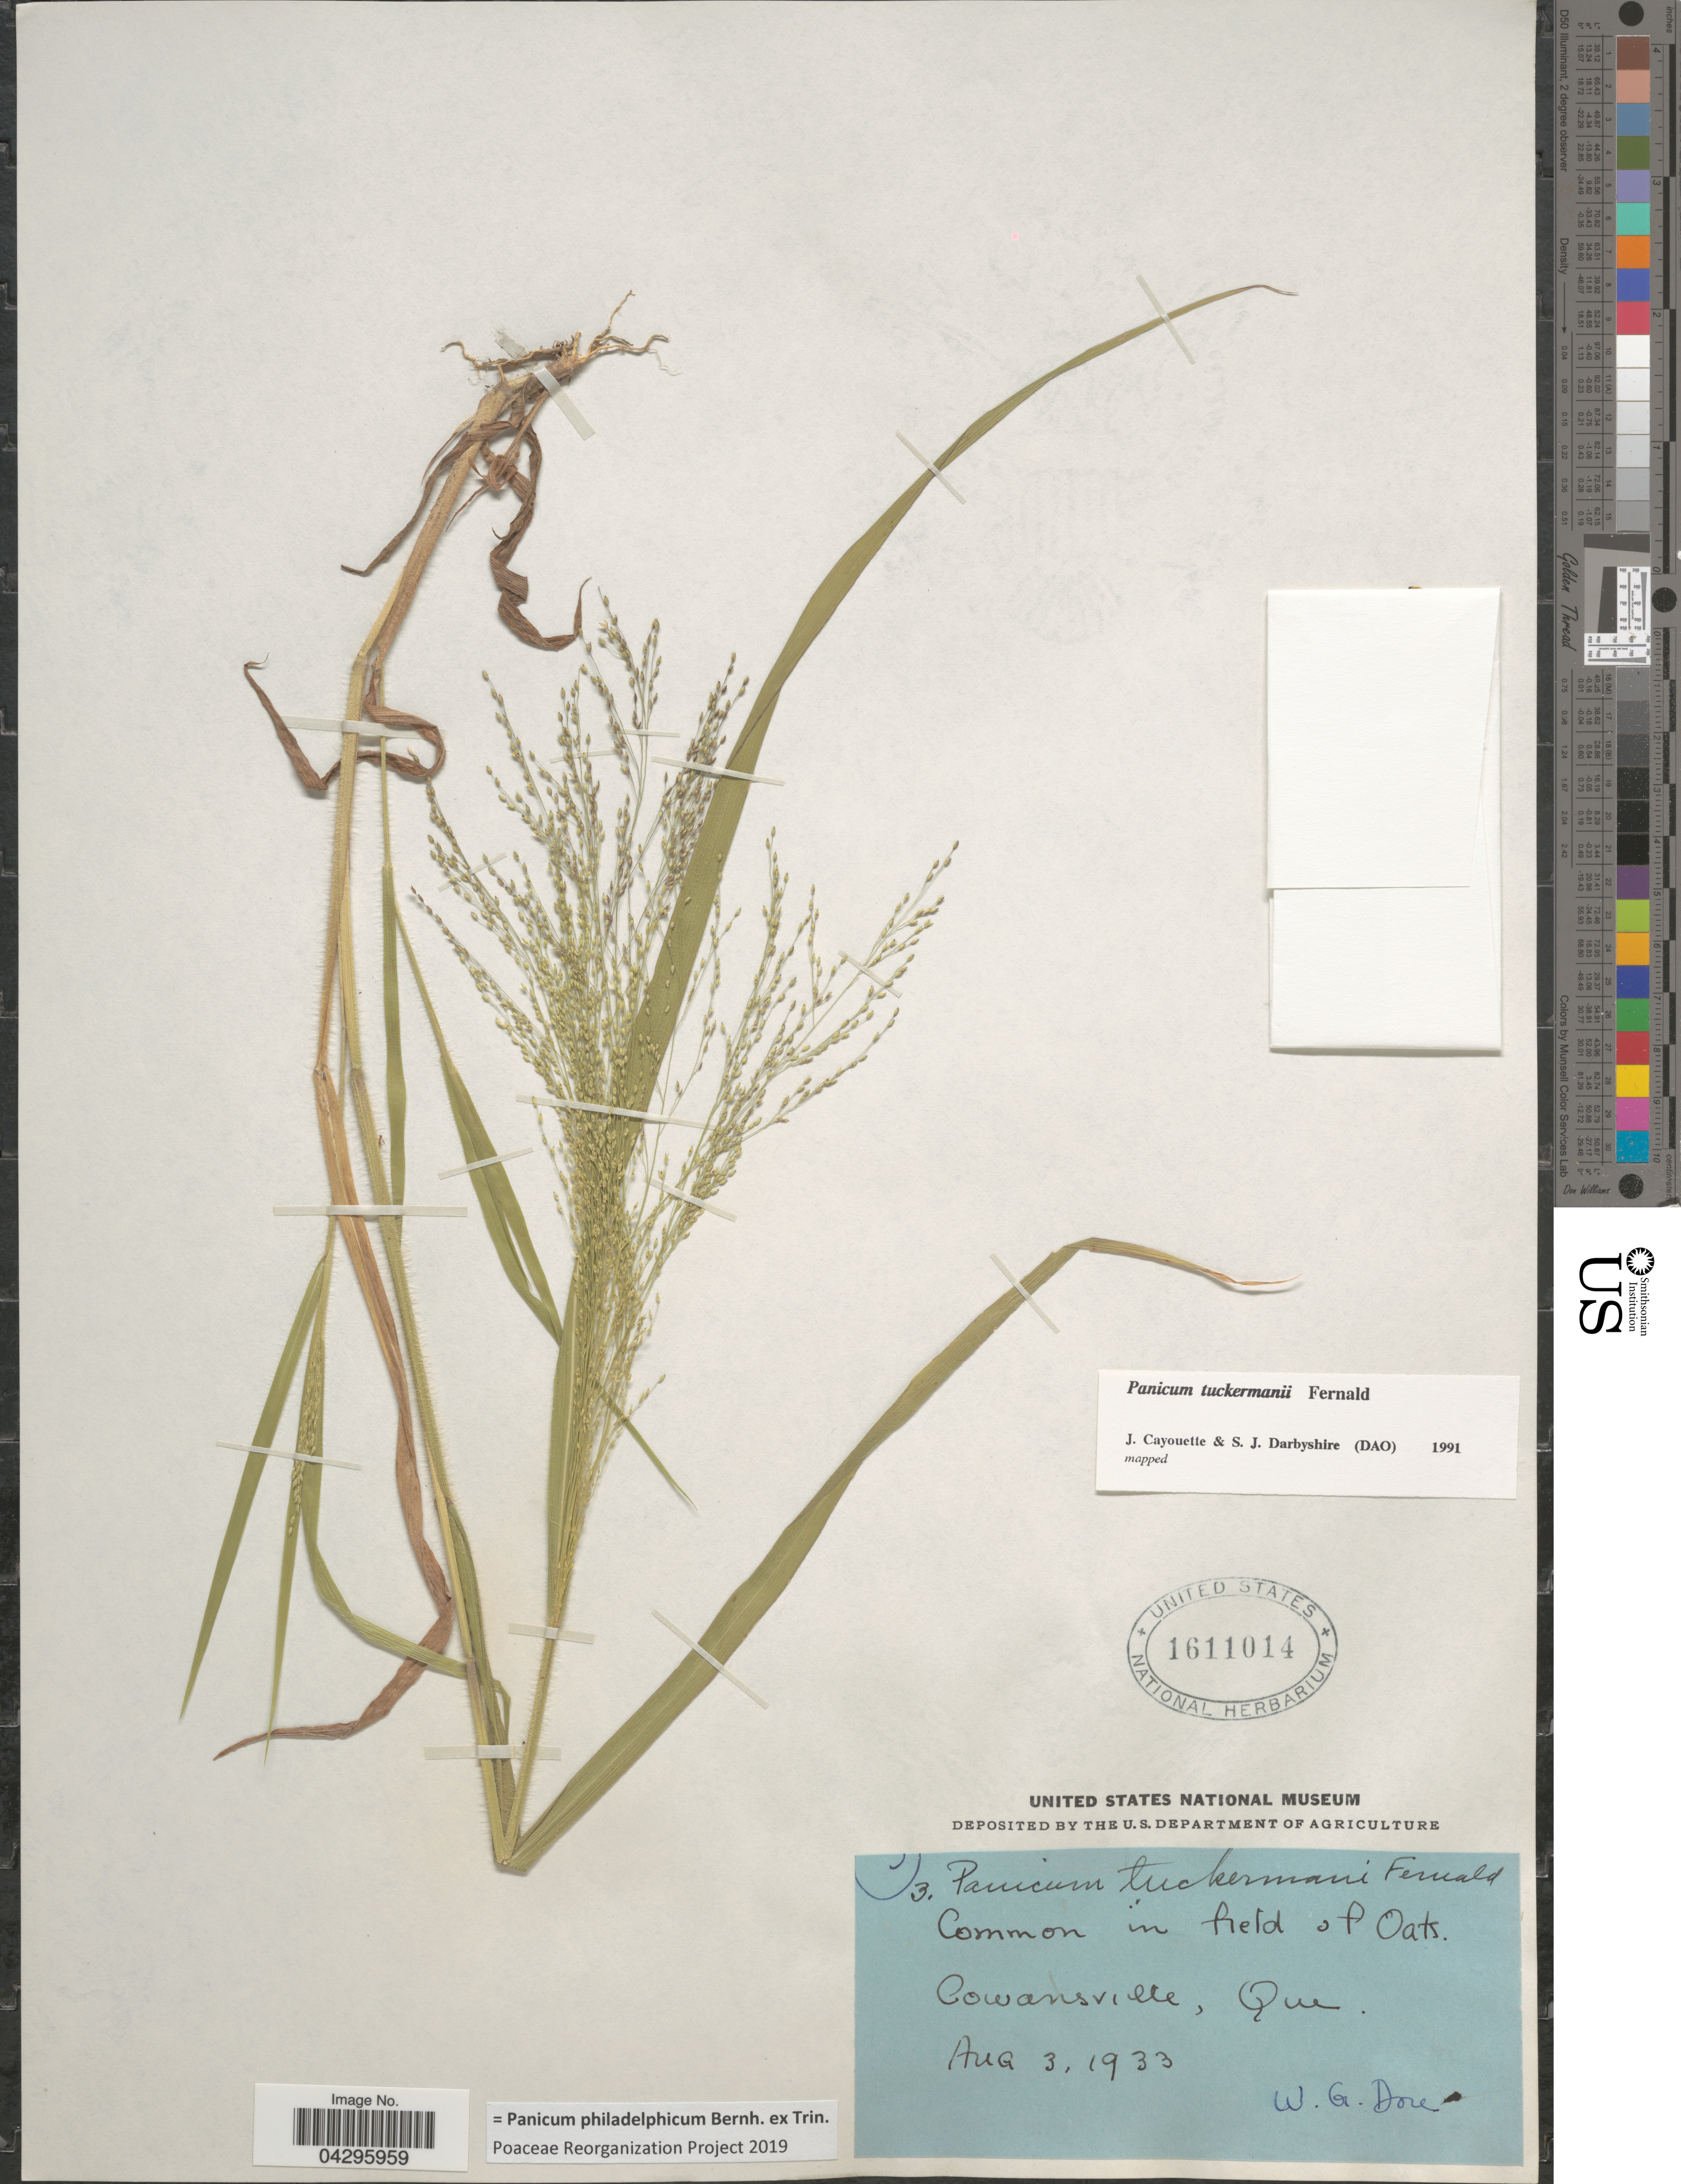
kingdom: Plantae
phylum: Tracheophyta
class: Liliopsida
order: Poales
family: Poaceae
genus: Panicum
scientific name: Panicum philadelphicum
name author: Bernh. ex Trin.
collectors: W. Dore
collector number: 3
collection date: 1933-08-03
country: Canada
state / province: Quebec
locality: Common in field of Oats. Cowansville.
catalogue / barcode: US 1611014